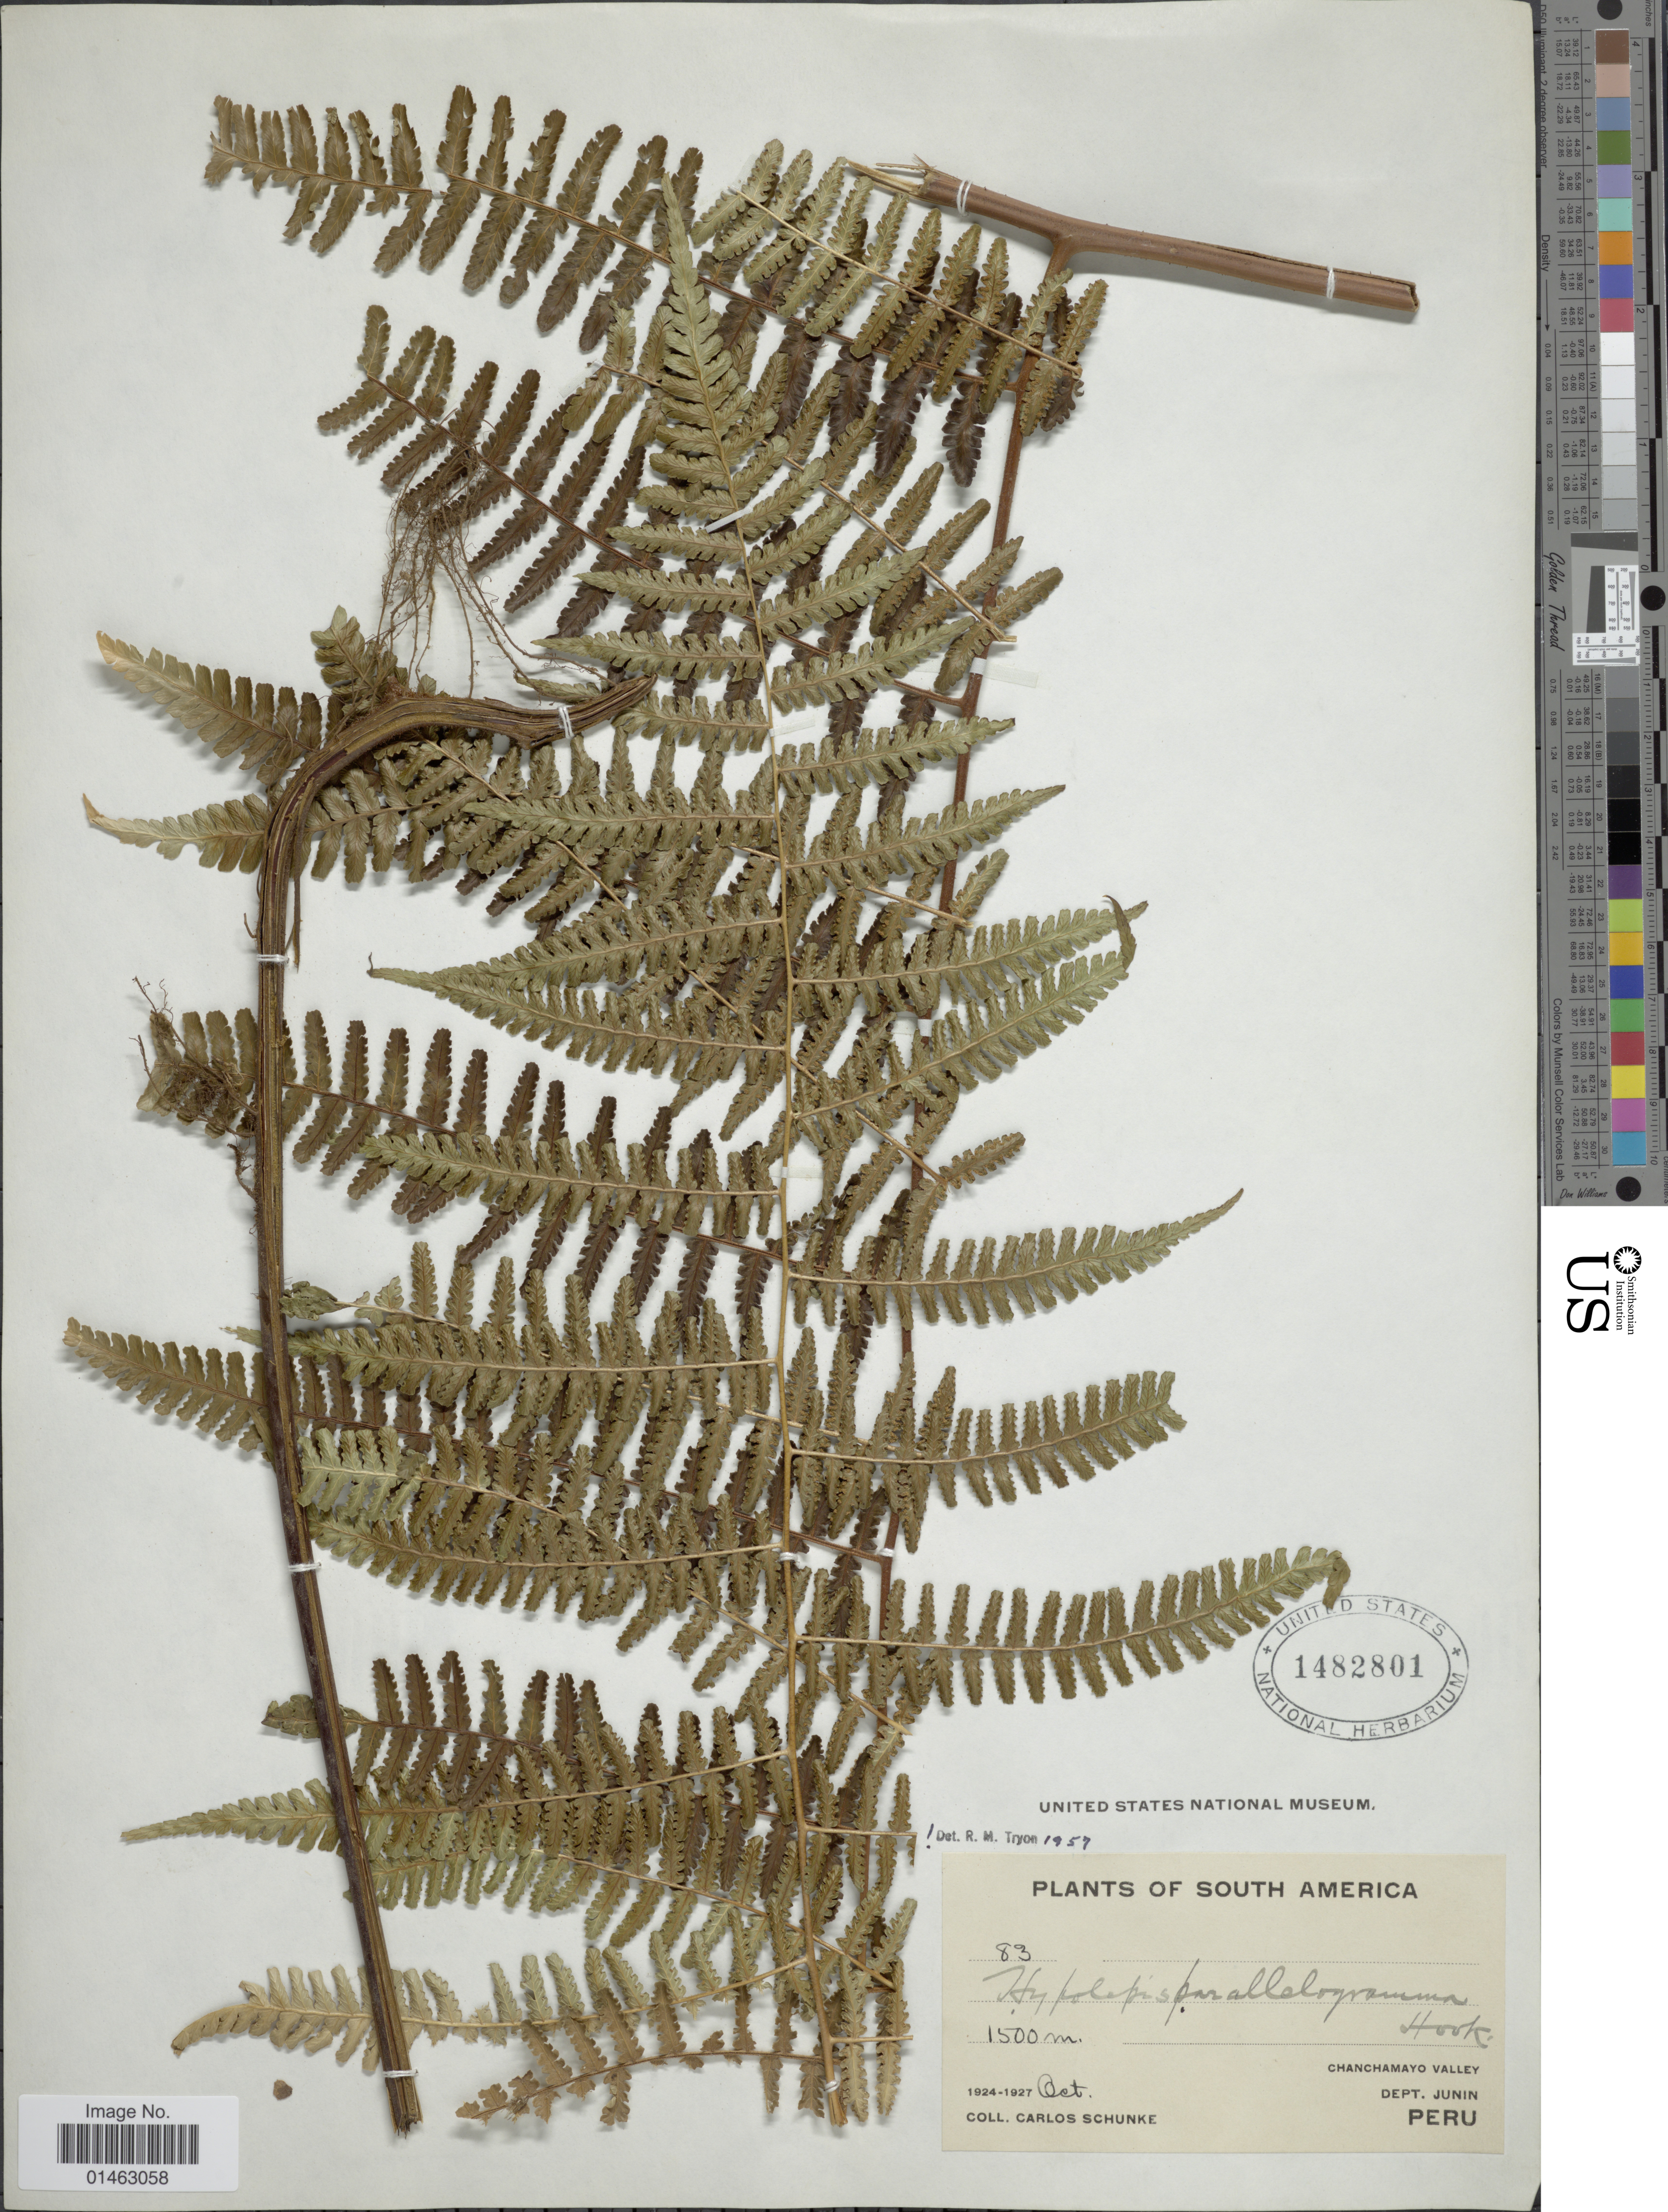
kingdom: Plantae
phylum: Tracheophyta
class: Polypodiopsida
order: Polypodiales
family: Dennstaedtiaceae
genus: Hypolepis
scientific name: Hypolepis parallelogramma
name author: (Kunze) C. Presl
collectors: C. Schunke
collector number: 83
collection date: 1924-10/1927-10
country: Peru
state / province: Junín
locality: Chanchamayo Valley, Dept. Junin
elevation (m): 1500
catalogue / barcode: US 1482801